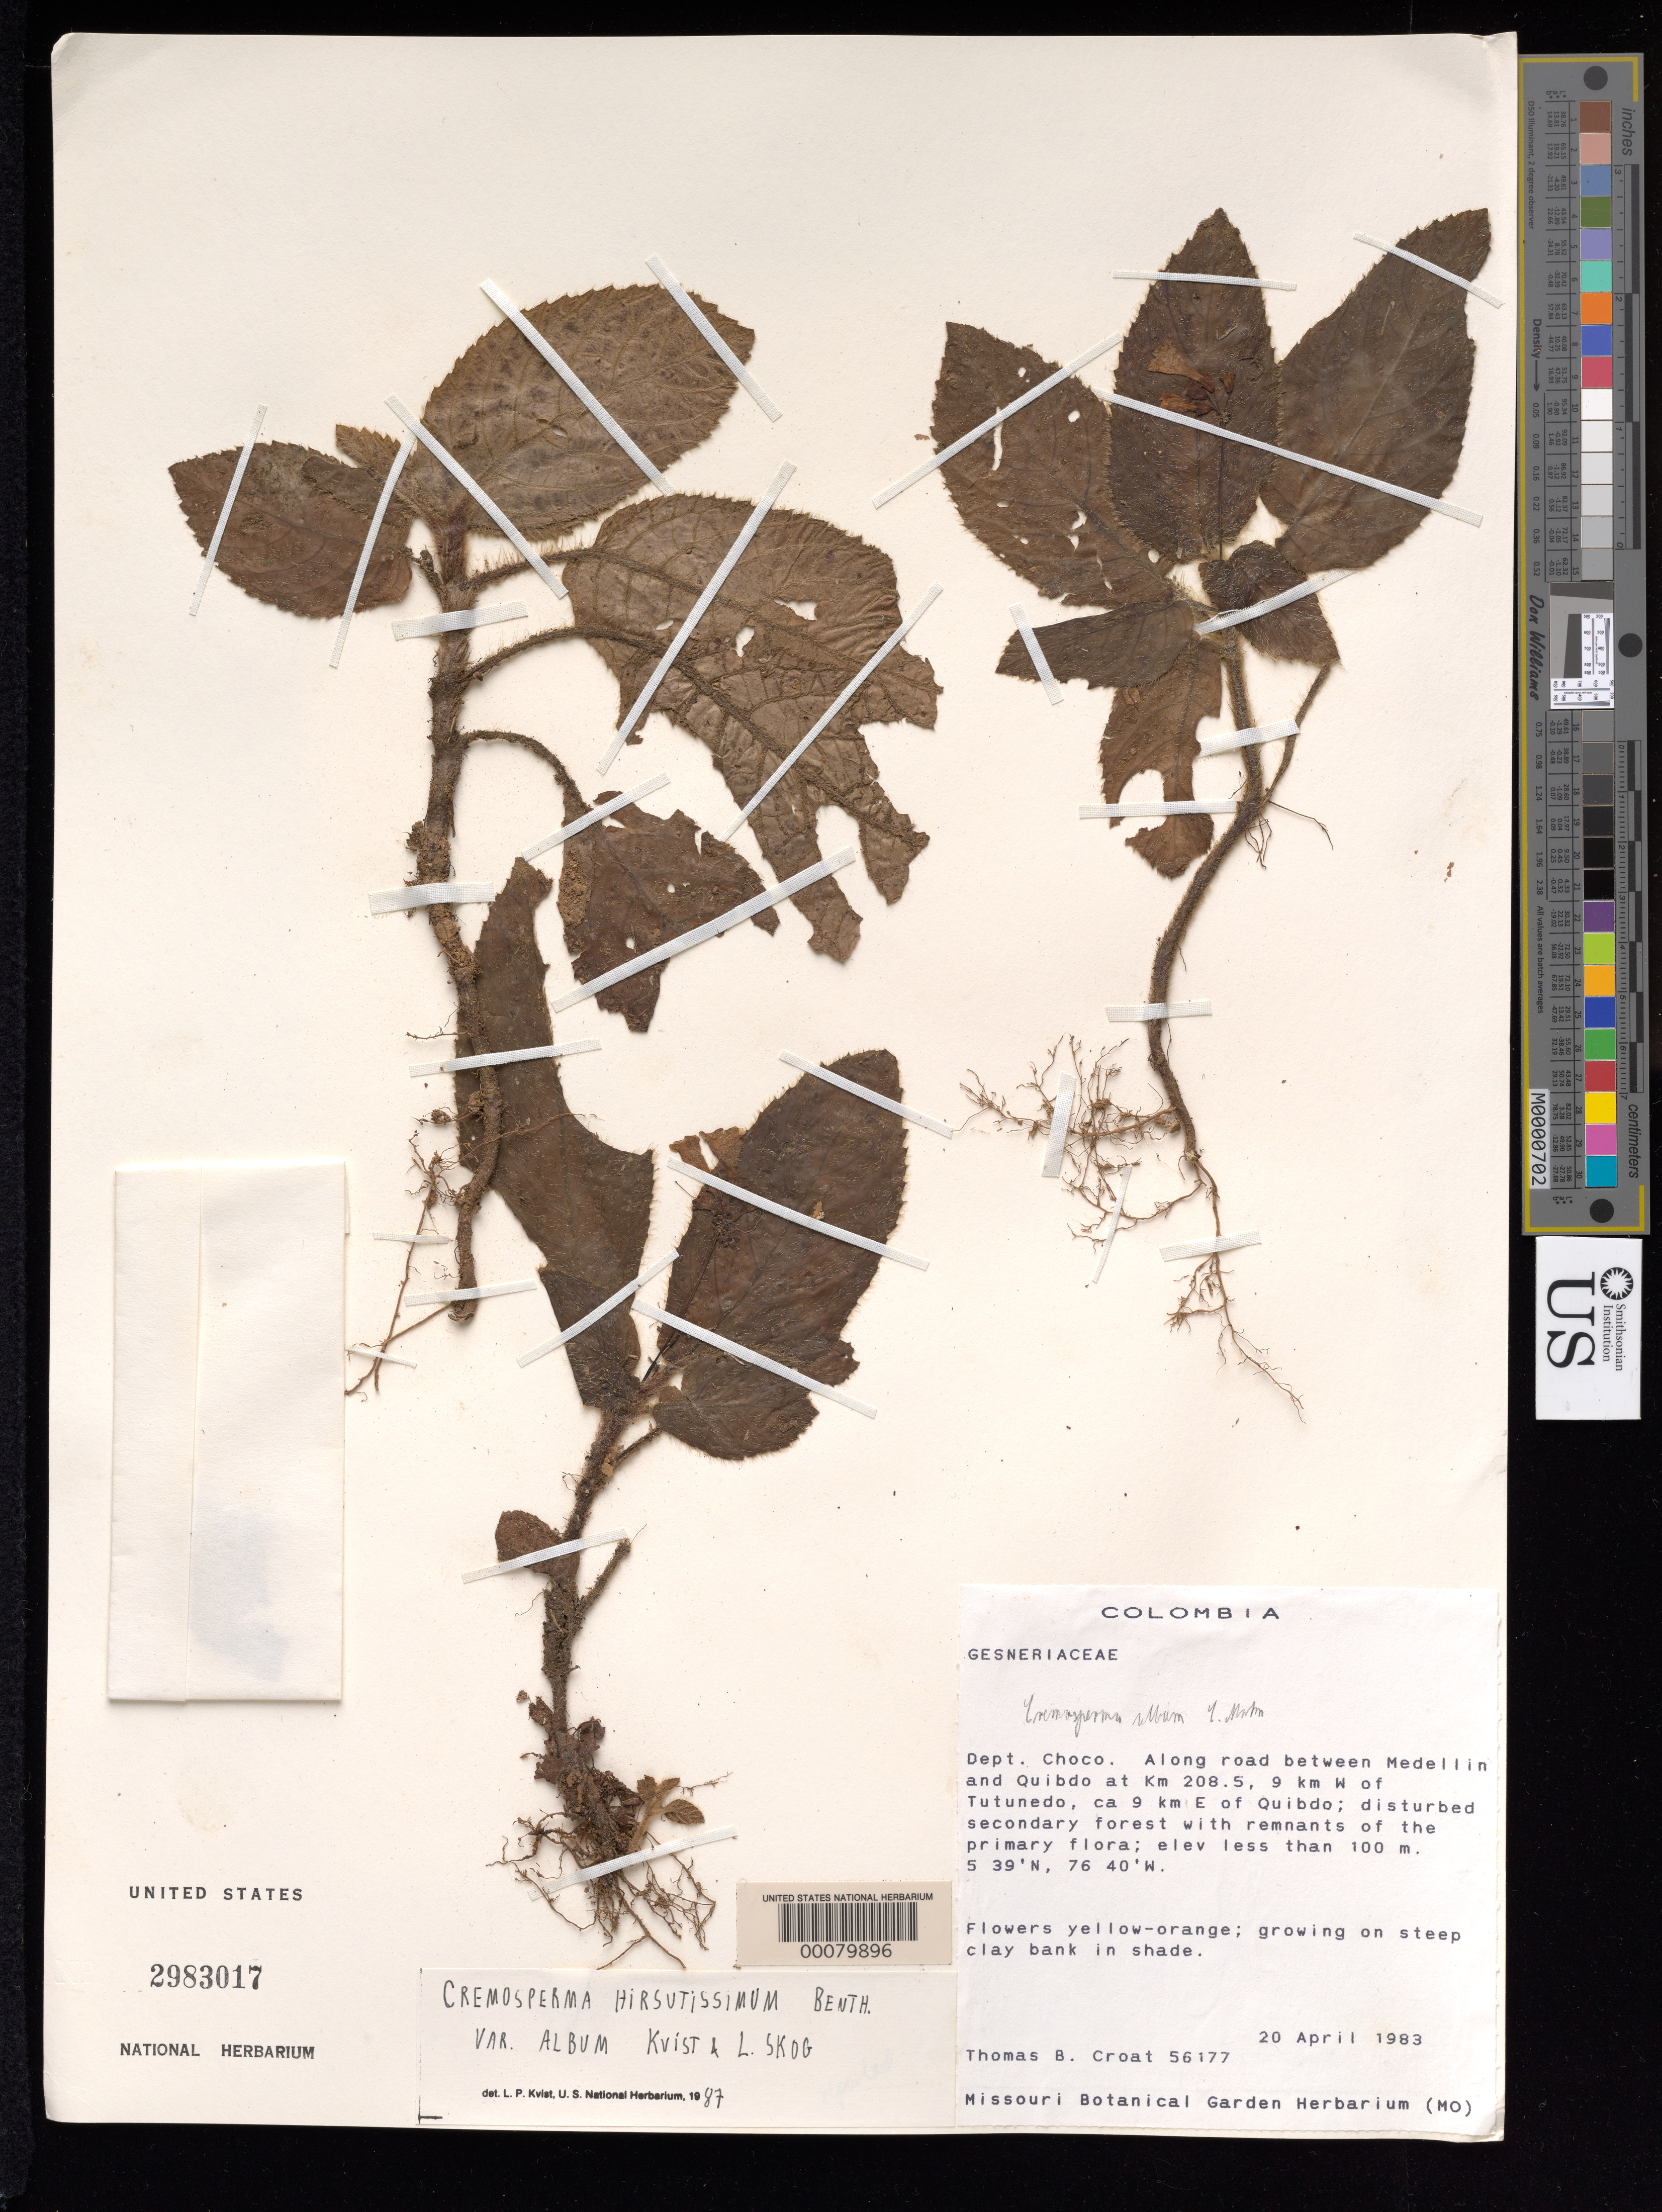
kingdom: Plantae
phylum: Tracheophyta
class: Magnoliopsida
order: Lamiales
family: Gesneriaceae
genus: Cremosperma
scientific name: Cremosperma hirsutissimum var. album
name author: (C.V. Morton) L.P. Kvist & L.E. Skog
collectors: T. B. Croat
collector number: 56177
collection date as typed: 20 Apr 1983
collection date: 1983-04-20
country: Colombia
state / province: Chocó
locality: Along road between Medellin and Quibdo at km 208.5, 9 km W of Tutunedo, about 9 km E of Quibdo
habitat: Disturbed secondary forest with remnants of the primary flora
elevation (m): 100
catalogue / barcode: US 2983017